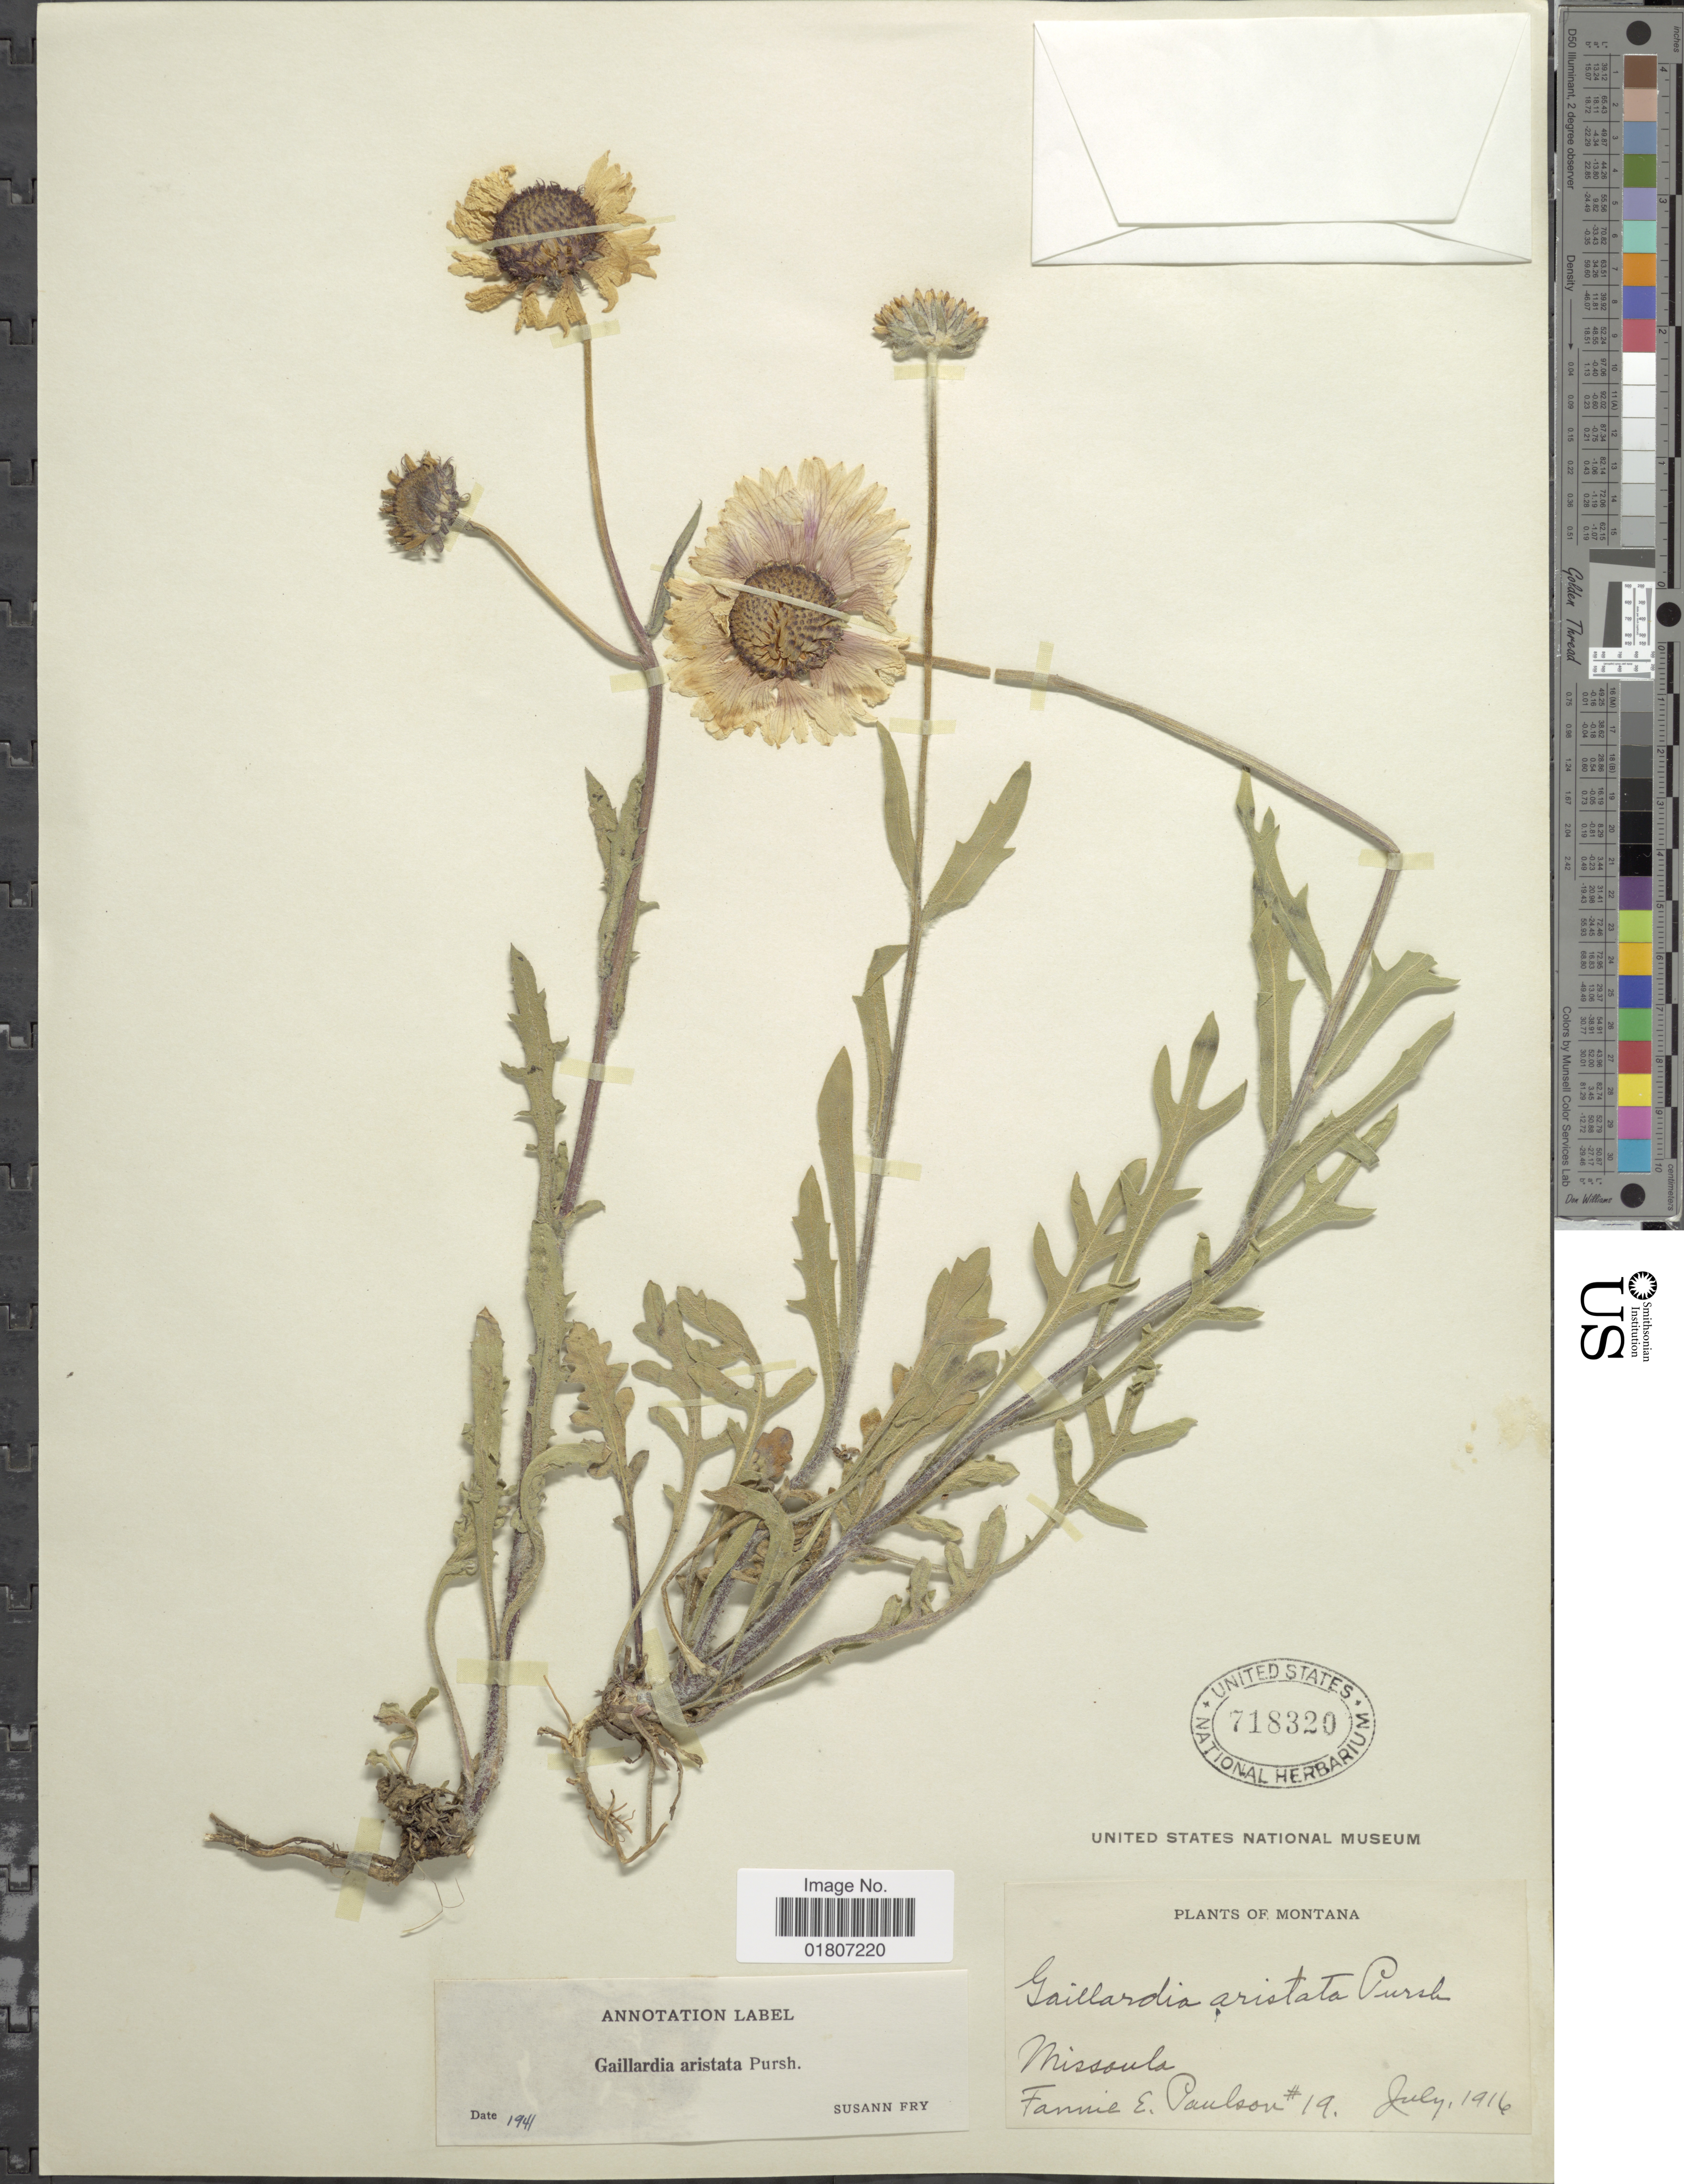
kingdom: Plantae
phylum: Tracheophyta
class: Magnoliopsida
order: Asterales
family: Asteraceae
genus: Gaillardia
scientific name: Gaillardia aristata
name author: Pursh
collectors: F. Paulson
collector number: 19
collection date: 1916-07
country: United States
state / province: Montana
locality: Missoula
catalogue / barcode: US 718320